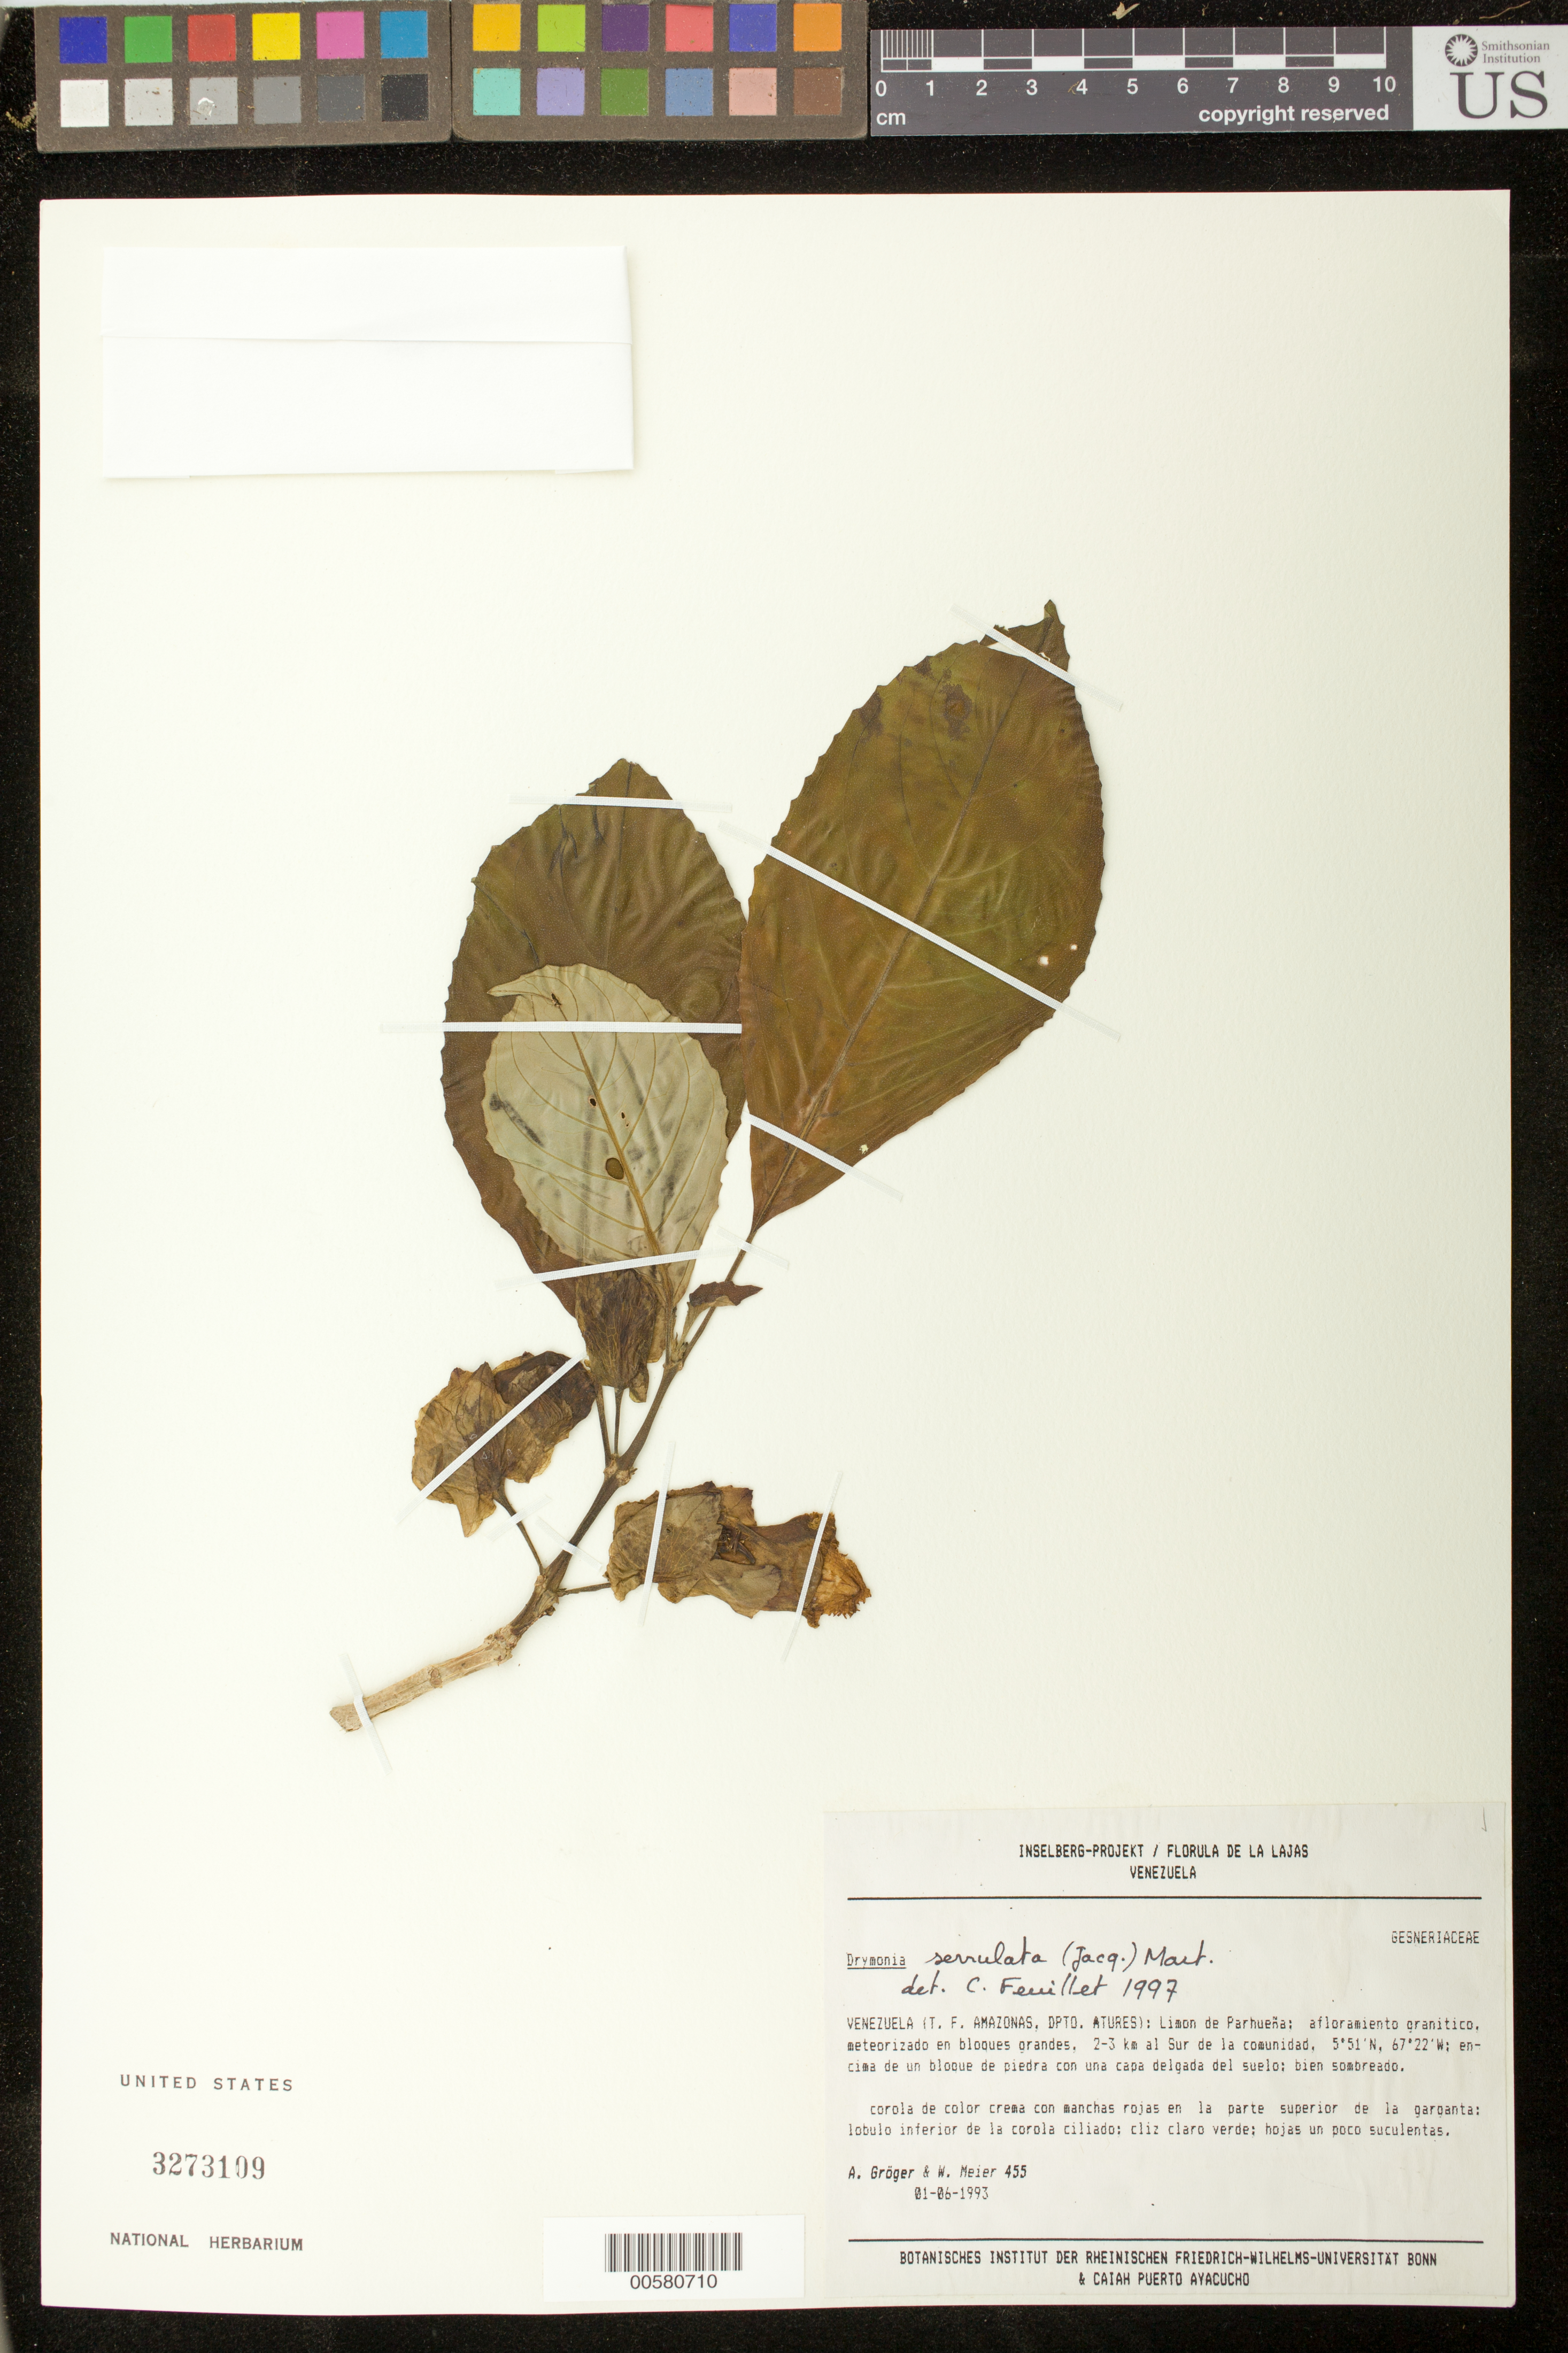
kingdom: Plantae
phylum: Tracheophyta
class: Magnoliopsida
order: Lamiales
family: Gesneriaceae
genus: Drymonia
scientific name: Drymonia serrulata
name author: (Jacq.) Mart.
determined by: Skog, Laurence E.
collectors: A. Gröger & W. Meier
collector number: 455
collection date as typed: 01 Jun 1993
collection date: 1993-06-01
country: Venezuela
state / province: Amazonas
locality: Dpto. Atures: Limon de Parhueña, 2-3 km al Sur de la comunidad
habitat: afloramiento granitico, meteorizado en bloques grandes; encima de un bloque de piedra con una capa delgada del suelo; bien sombreado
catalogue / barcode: US 3273109